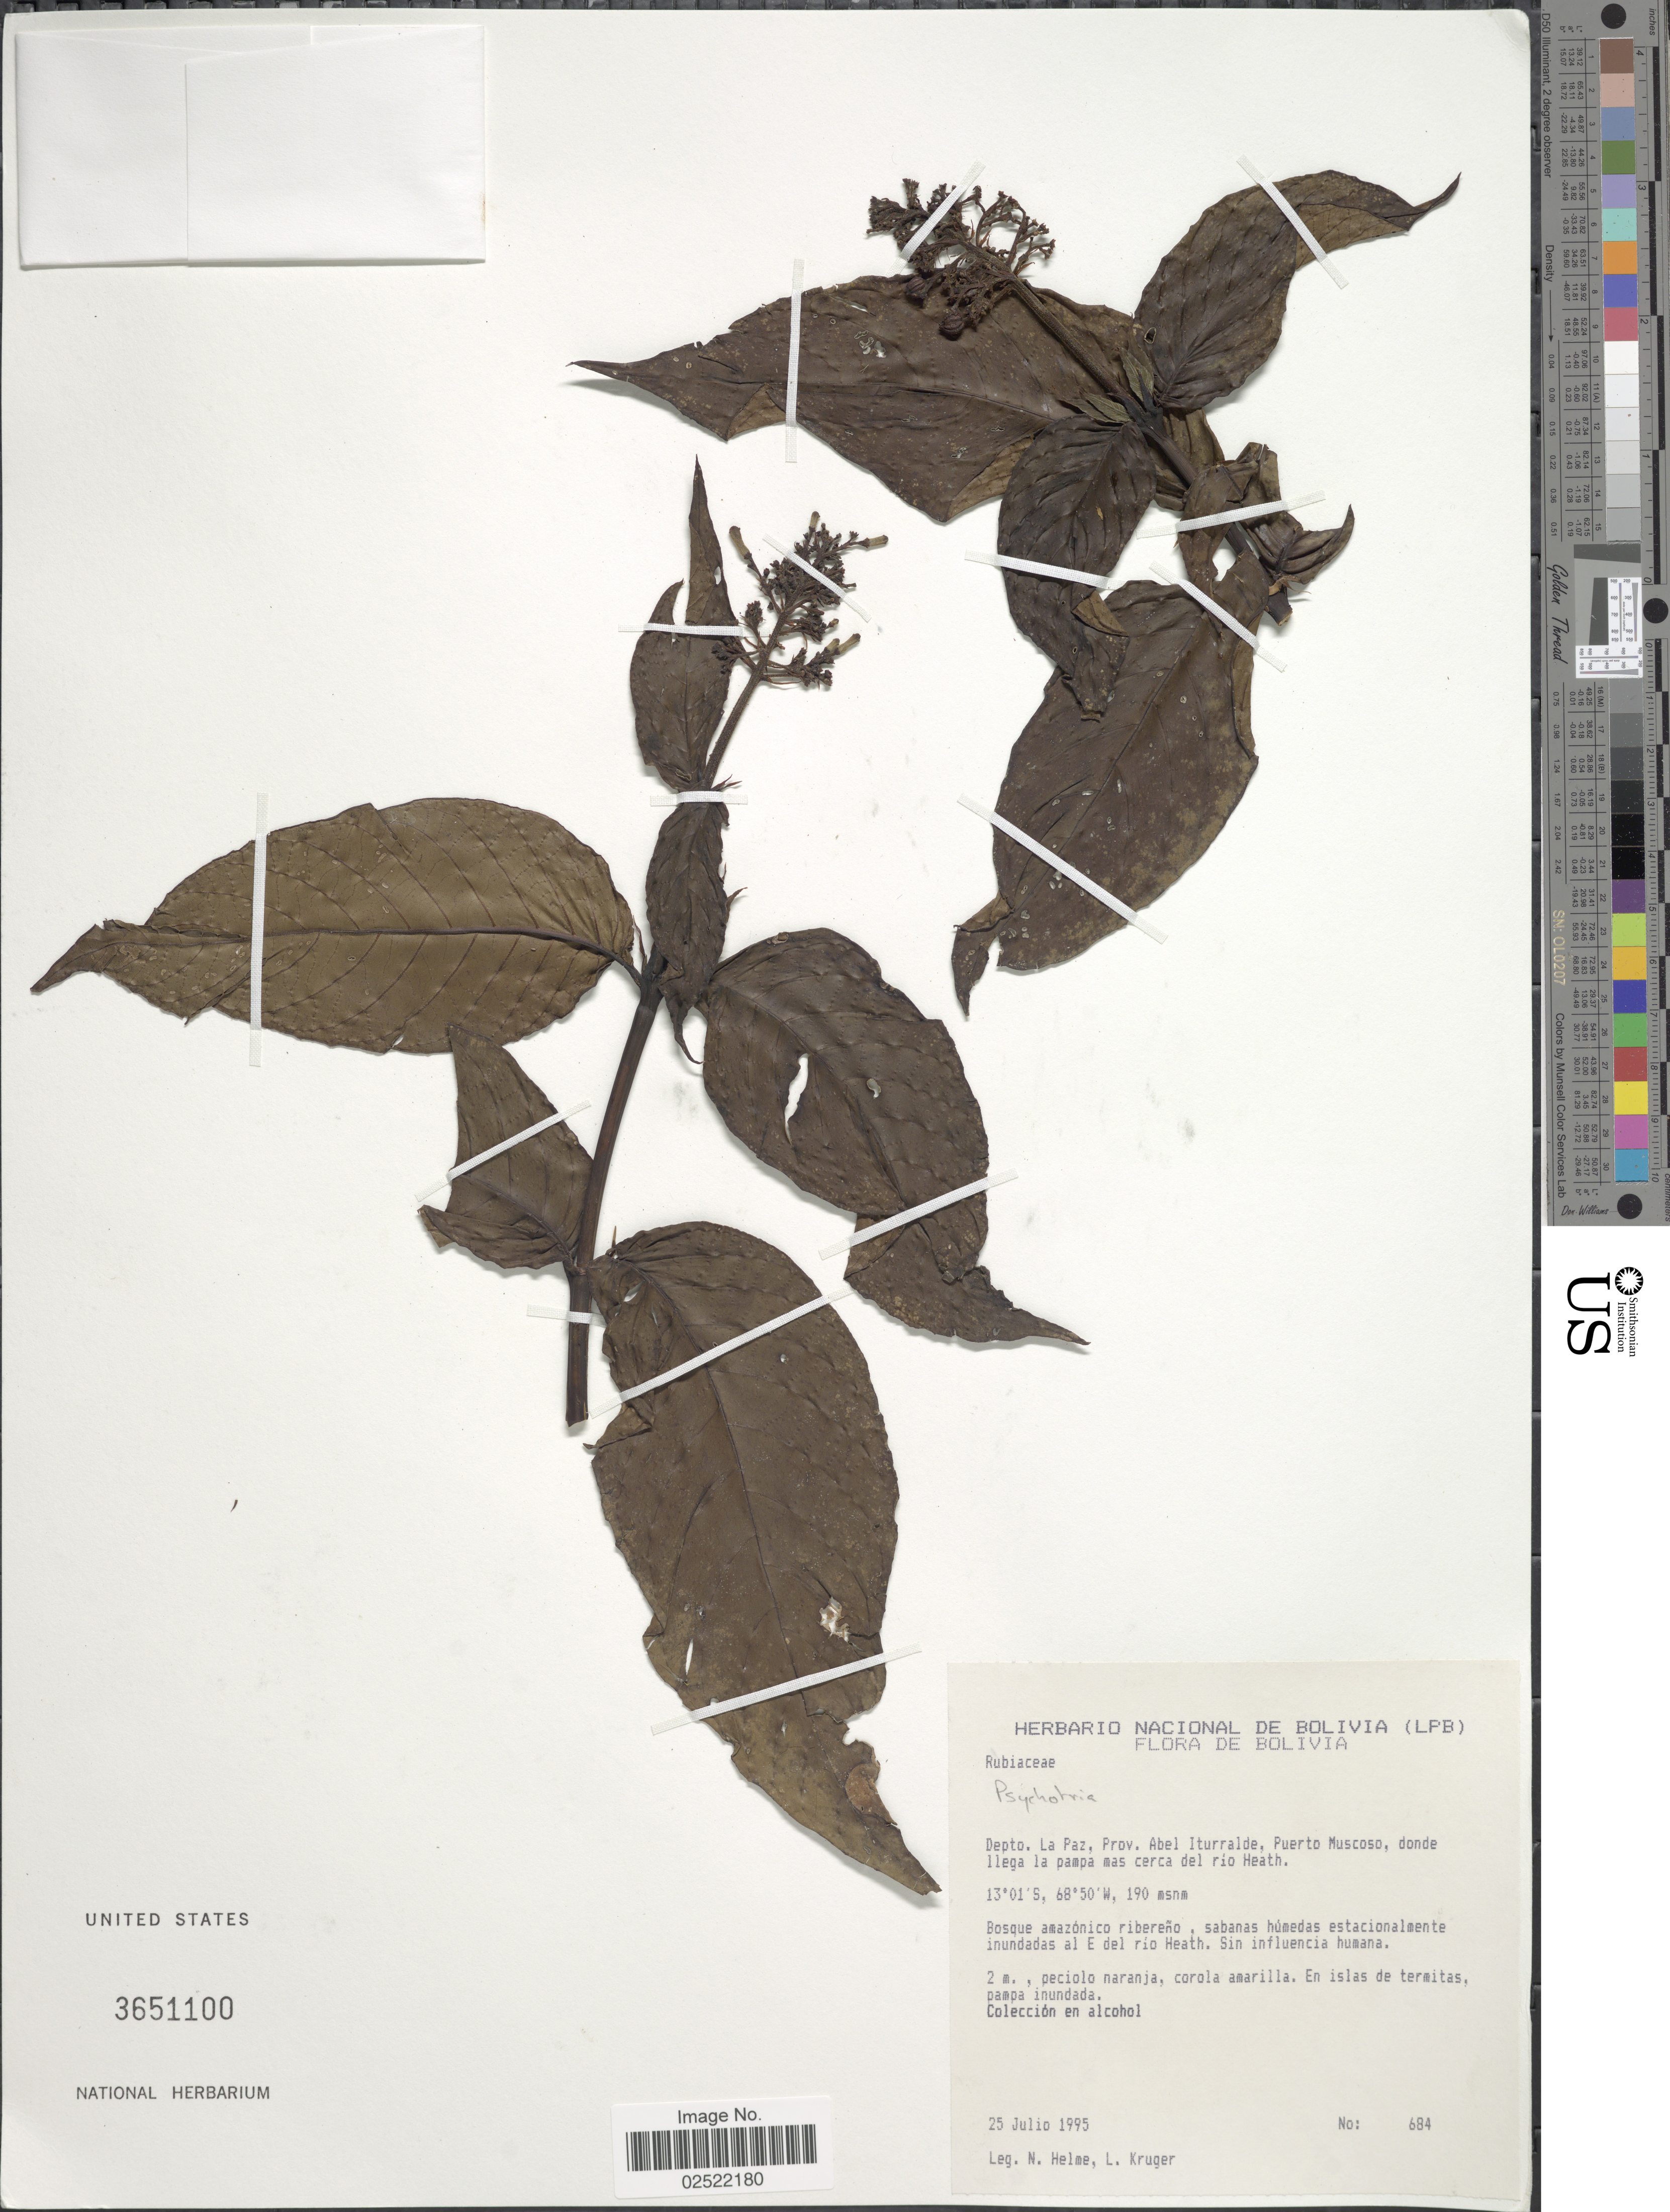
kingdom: Plantae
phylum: Tracheophyta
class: Magnoliopsida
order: Gentianales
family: Rubiaceae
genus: Psychotria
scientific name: Psychotria sp.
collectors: N. Helme & L. Kruger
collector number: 684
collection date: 1995-07-25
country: Bolivia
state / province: La Paz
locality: Depto. La Paz, Prov. Abel Iturralde, Puerto Muscoso, donde llega la pampa mas cerca del rio Heath.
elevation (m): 190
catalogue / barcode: US 3651100